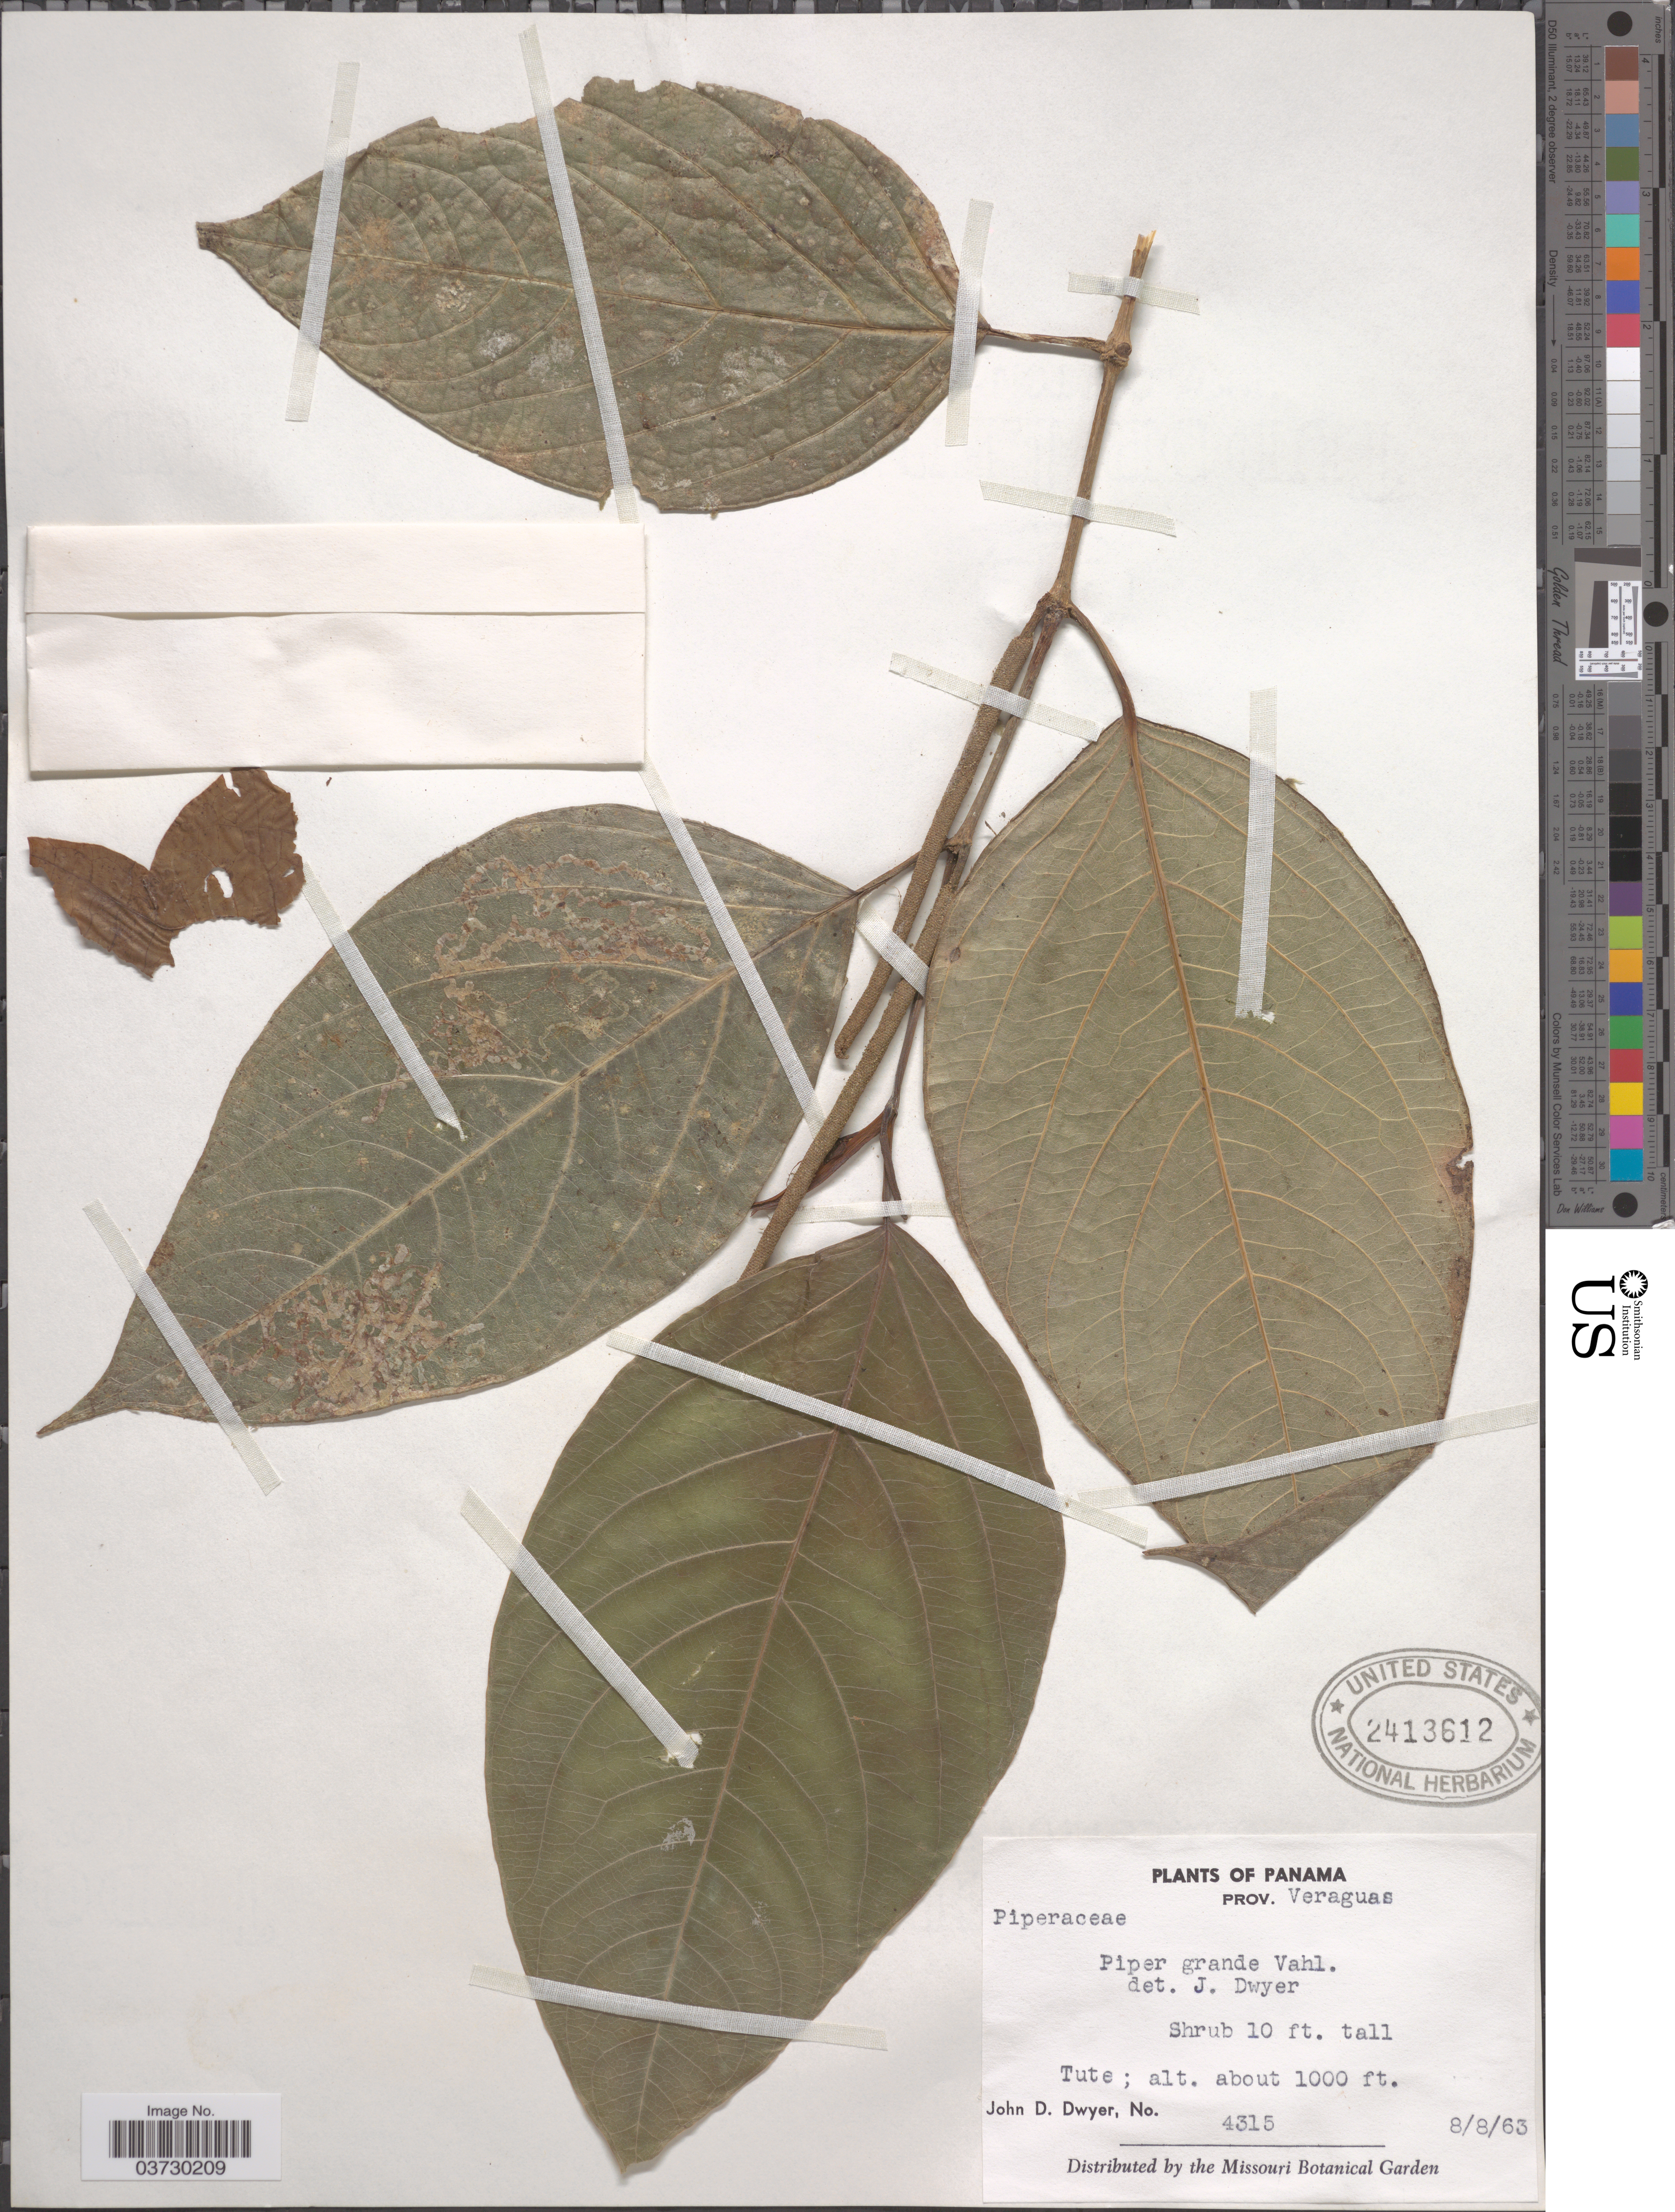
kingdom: Plantae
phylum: Tracheophyta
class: Magnoliopsida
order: Piperales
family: Piperaceae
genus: Piper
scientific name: Piper grande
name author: Vahl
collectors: J. D. Dwyer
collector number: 4315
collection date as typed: Transcribed d/m/y: 8/8/63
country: Panama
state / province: Veraguas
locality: Tute.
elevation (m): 305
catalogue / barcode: US 2413612